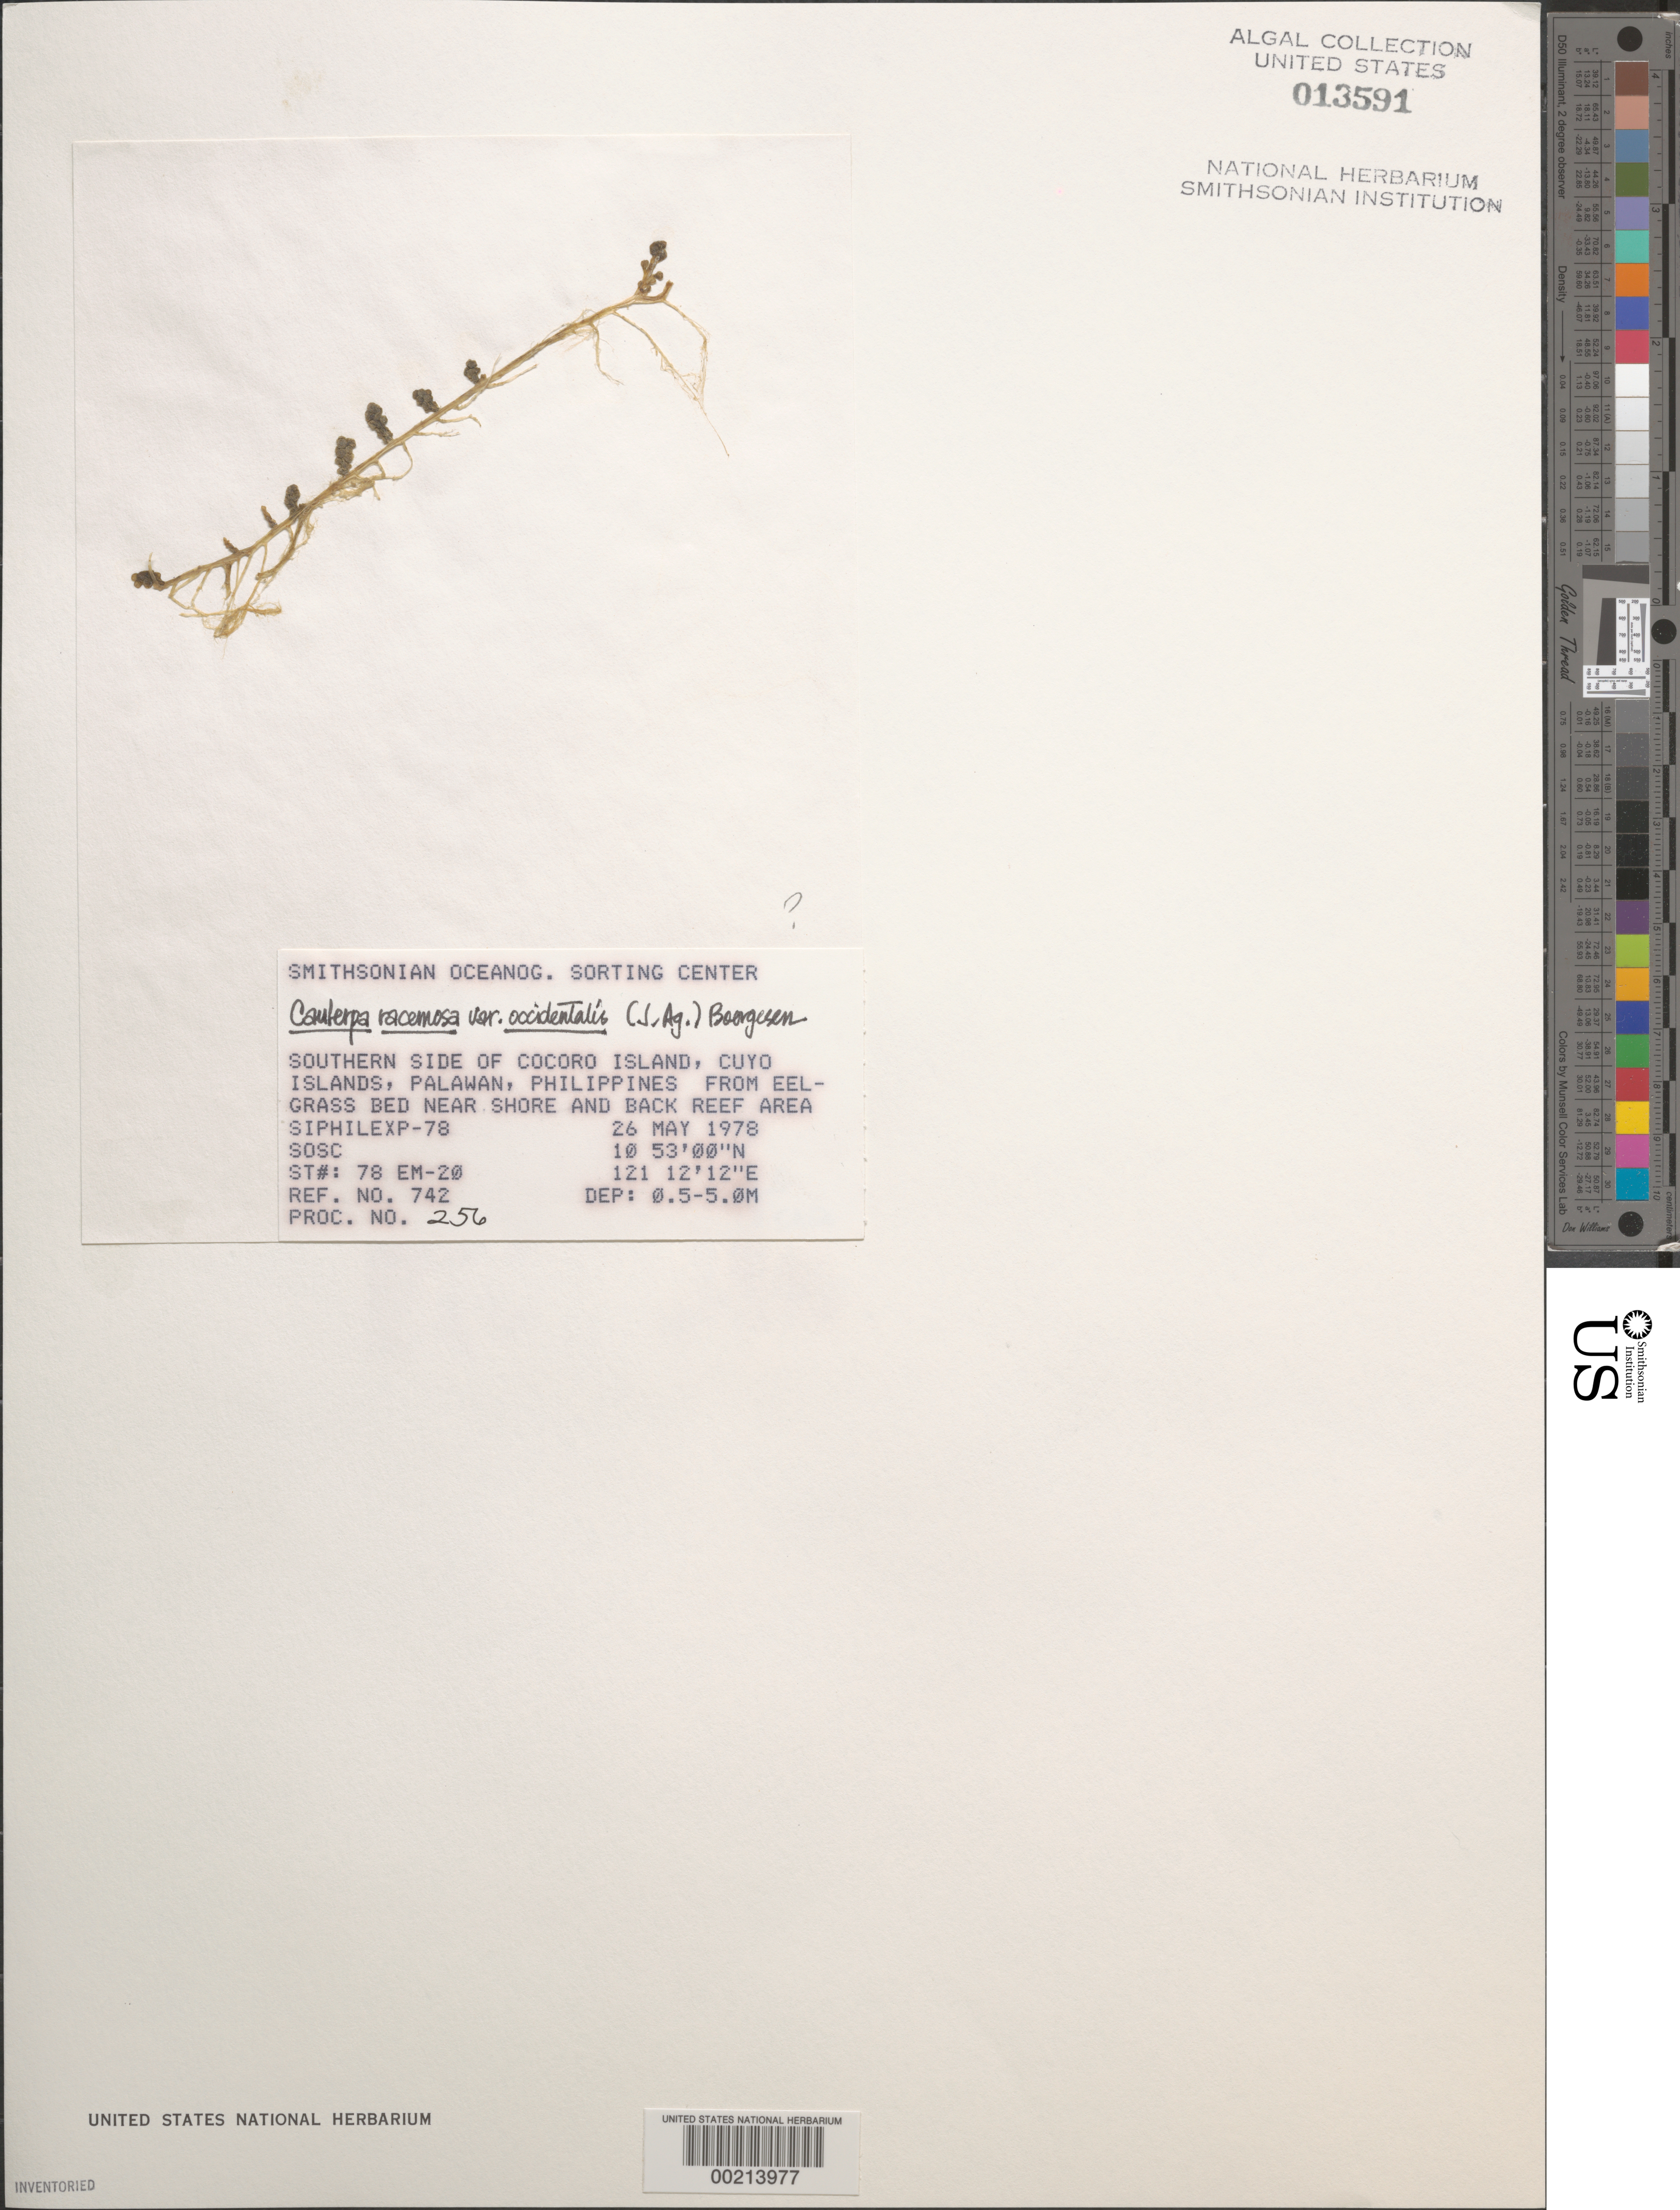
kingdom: Plantae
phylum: Chlorophyta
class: Ulvophyceae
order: Bryopsidales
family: Caulerpaceae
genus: Caulerpa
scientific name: Caulerpa racemosa var. occidentalis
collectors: SOSC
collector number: Station 78 Em-20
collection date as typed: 26 May 1978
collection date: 1978-05-26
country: Philippines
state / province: Mimaropa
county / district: Palawan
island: Cocoro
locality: Southern side of island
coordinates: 10 53' 00" N, 121 12' 12" E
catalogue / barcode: US 13591